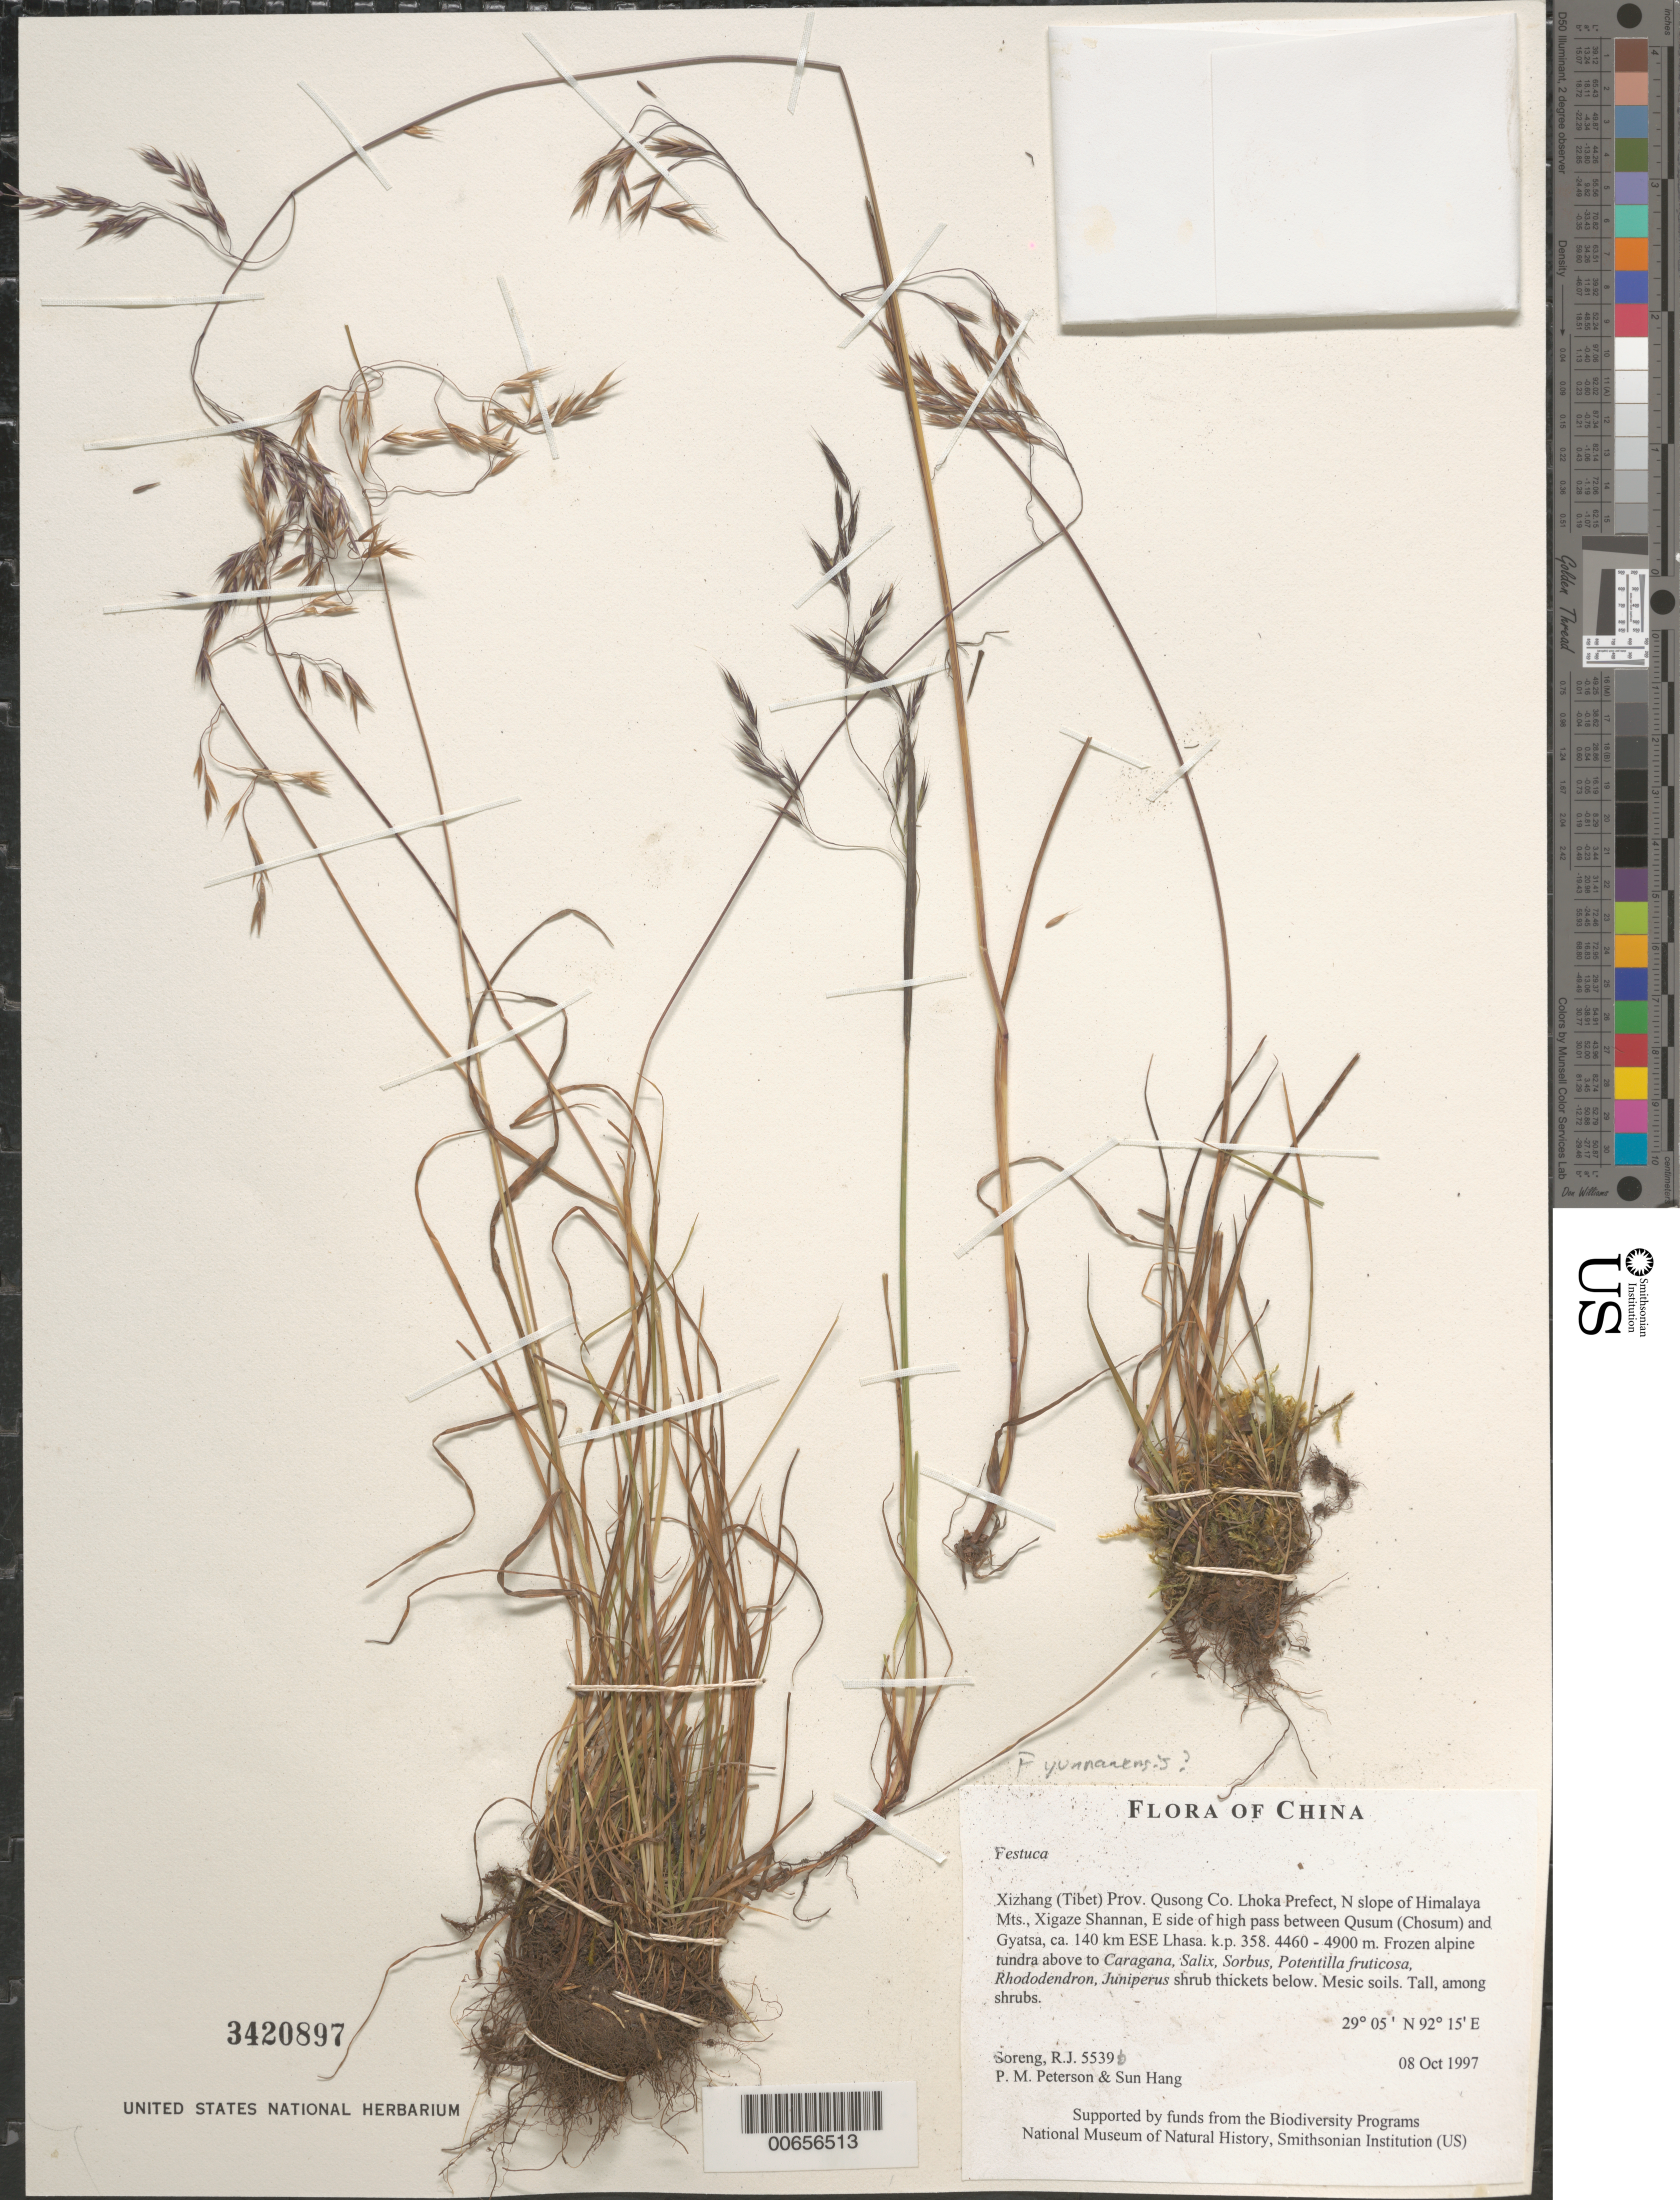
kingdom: Plantae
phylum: Tracheophyta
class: Liliopsida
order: Poales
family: Poaceae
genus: Festuca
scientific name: Festuca yunnanensis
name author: St.-Yves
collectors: R. J. Soreng, P. M. Peterson & Sun Hang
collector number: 5539-b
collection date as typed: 08 Oct 1997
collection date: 1997-10-08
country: China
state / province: Xizang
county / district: Qusong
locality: Lhoka Prefect, N slope of Himalaya Mts., Xigaze Shannan, E side of high pass between Qusum (Chosum) and Gyatsa, ca. 140 km ESE Lhasa. k.p. 358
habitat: Frozen alpine tundra above to Caragana, Salix, Sorbus, Potentilla fruticosa, Rhododendron, Juniperus shrub thickets below.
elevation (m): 4460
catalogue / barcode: US 3420897